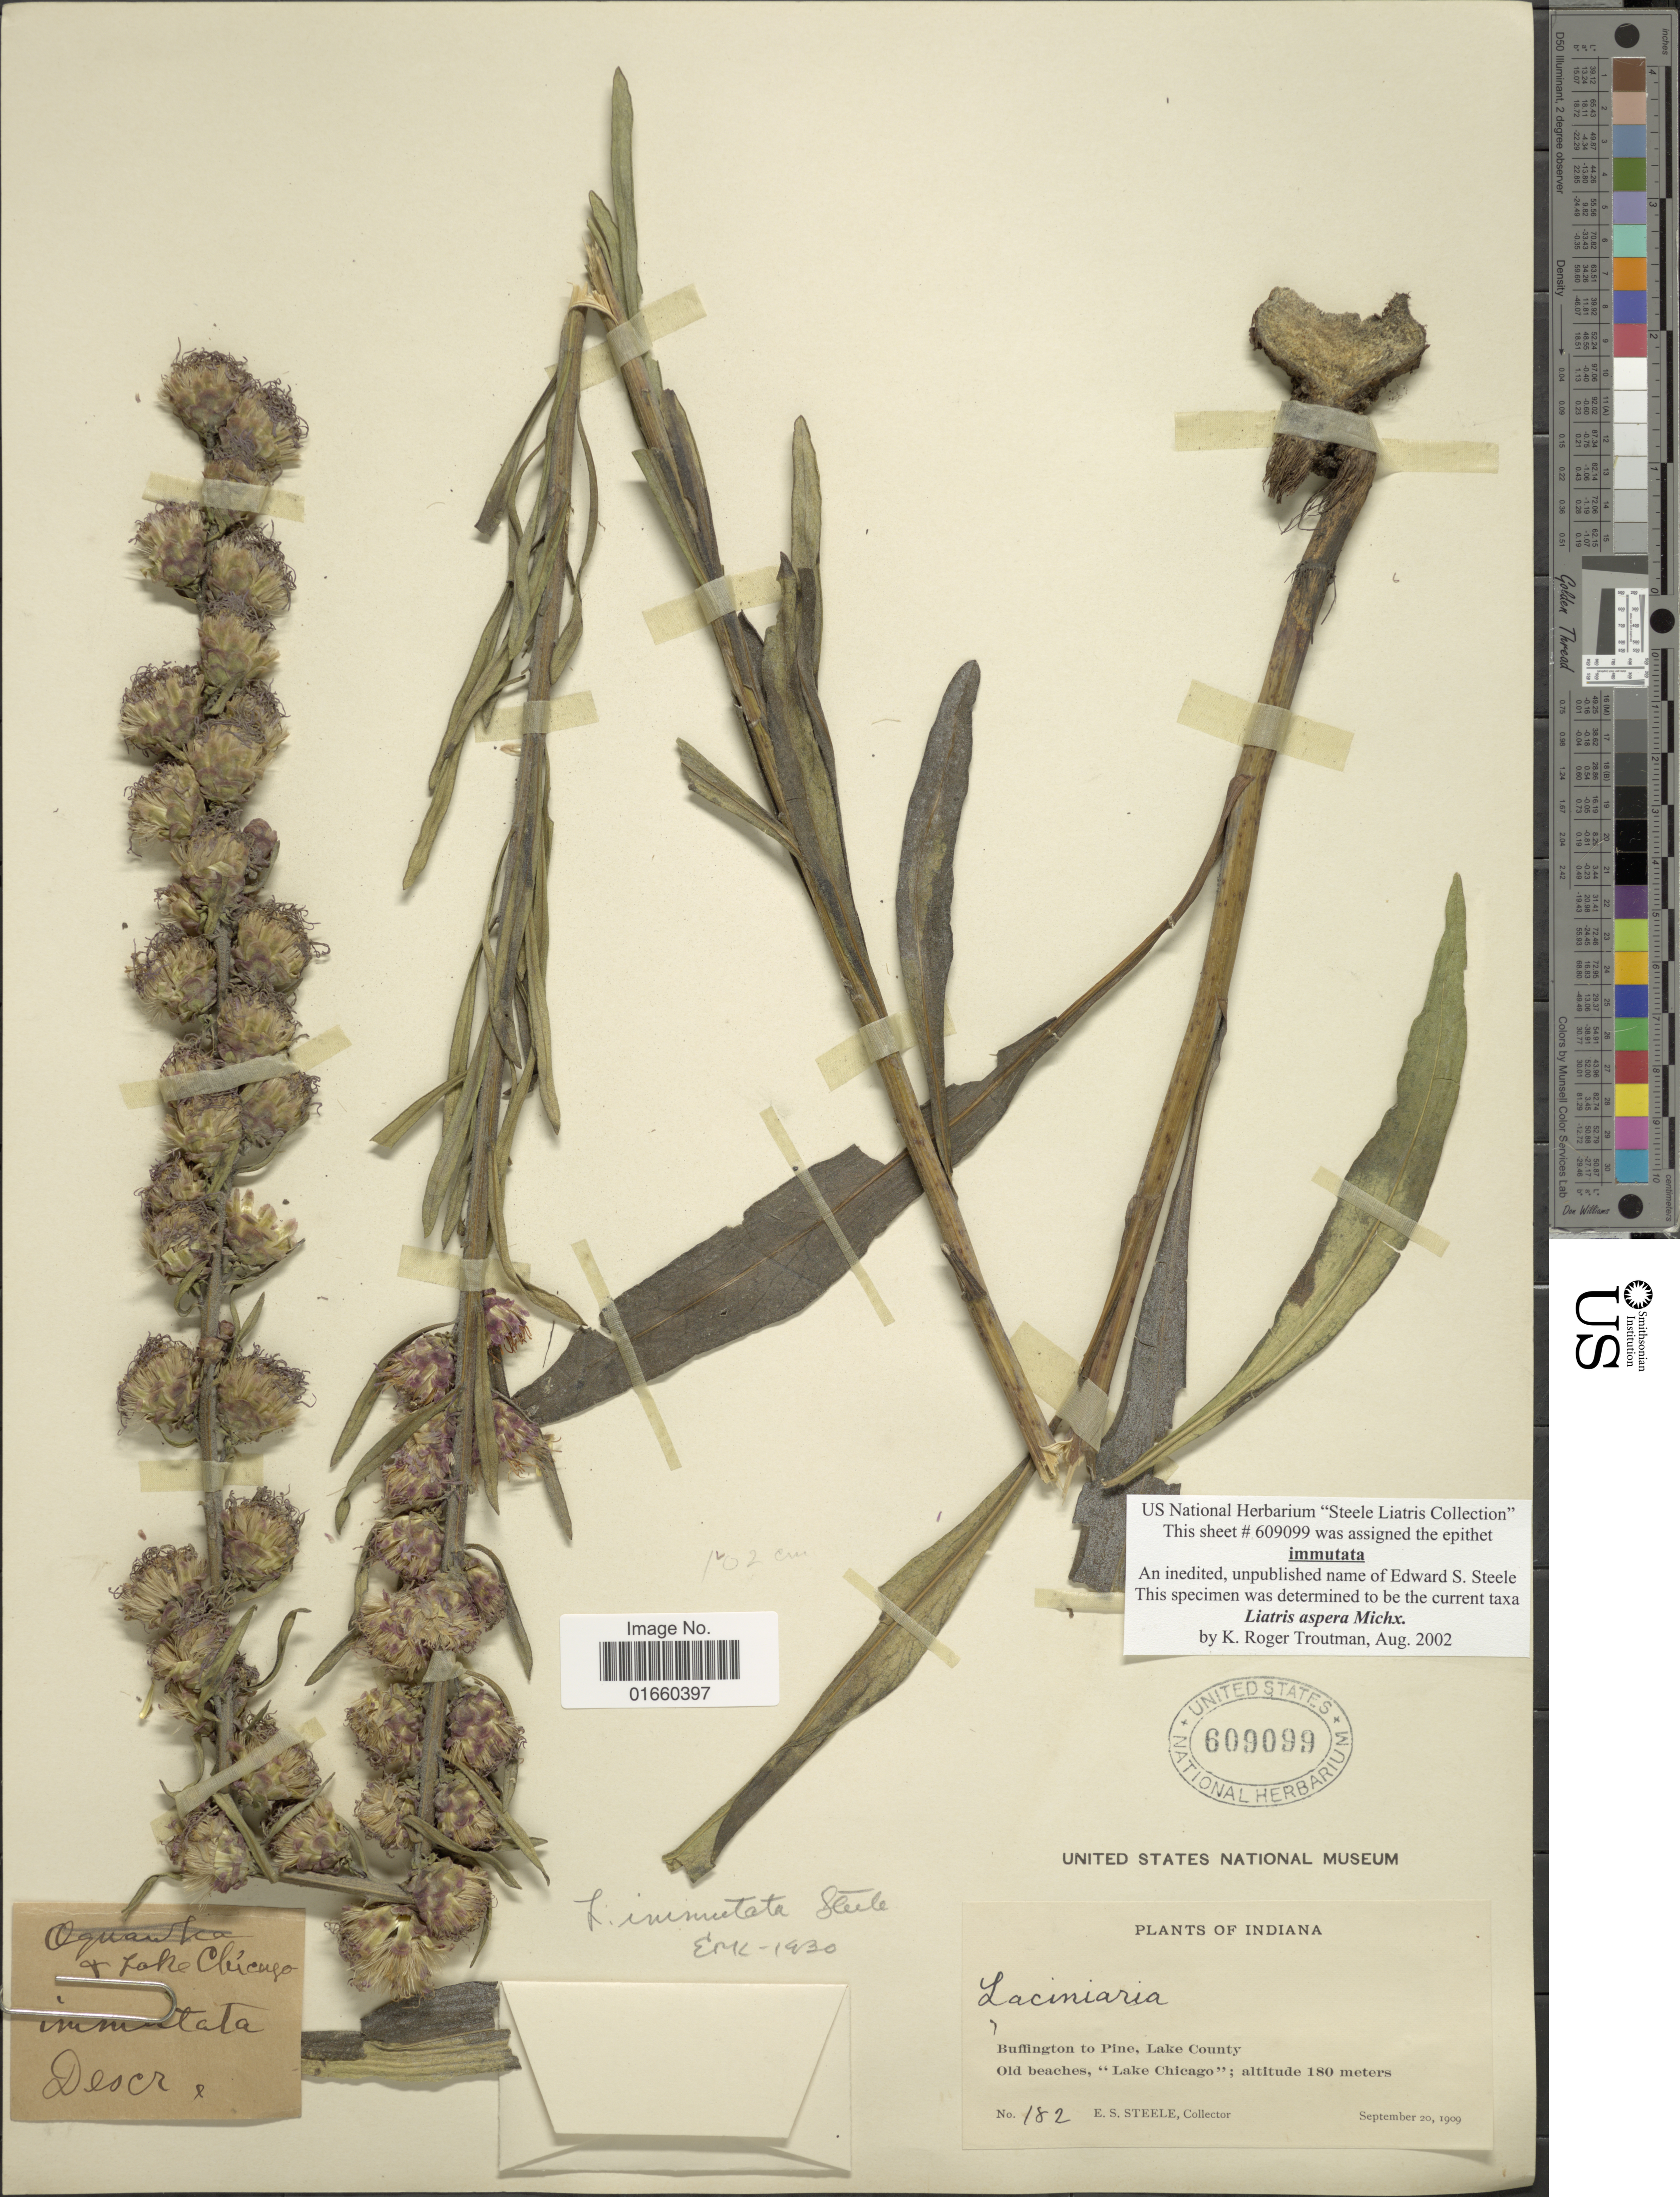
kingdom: Plantae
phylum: Tracheophyta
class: Magnoliopsida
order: Asterales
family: Asteraceae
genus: Liatris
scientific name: Liatris aspera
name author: Michx.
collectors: E. Steele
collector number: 182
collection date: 1909-09-20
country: United States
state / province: Indiana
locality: Buffington to Pine, Lake County, Old beaches, "Lake Chicago"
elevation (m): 180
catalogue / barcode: US 609099